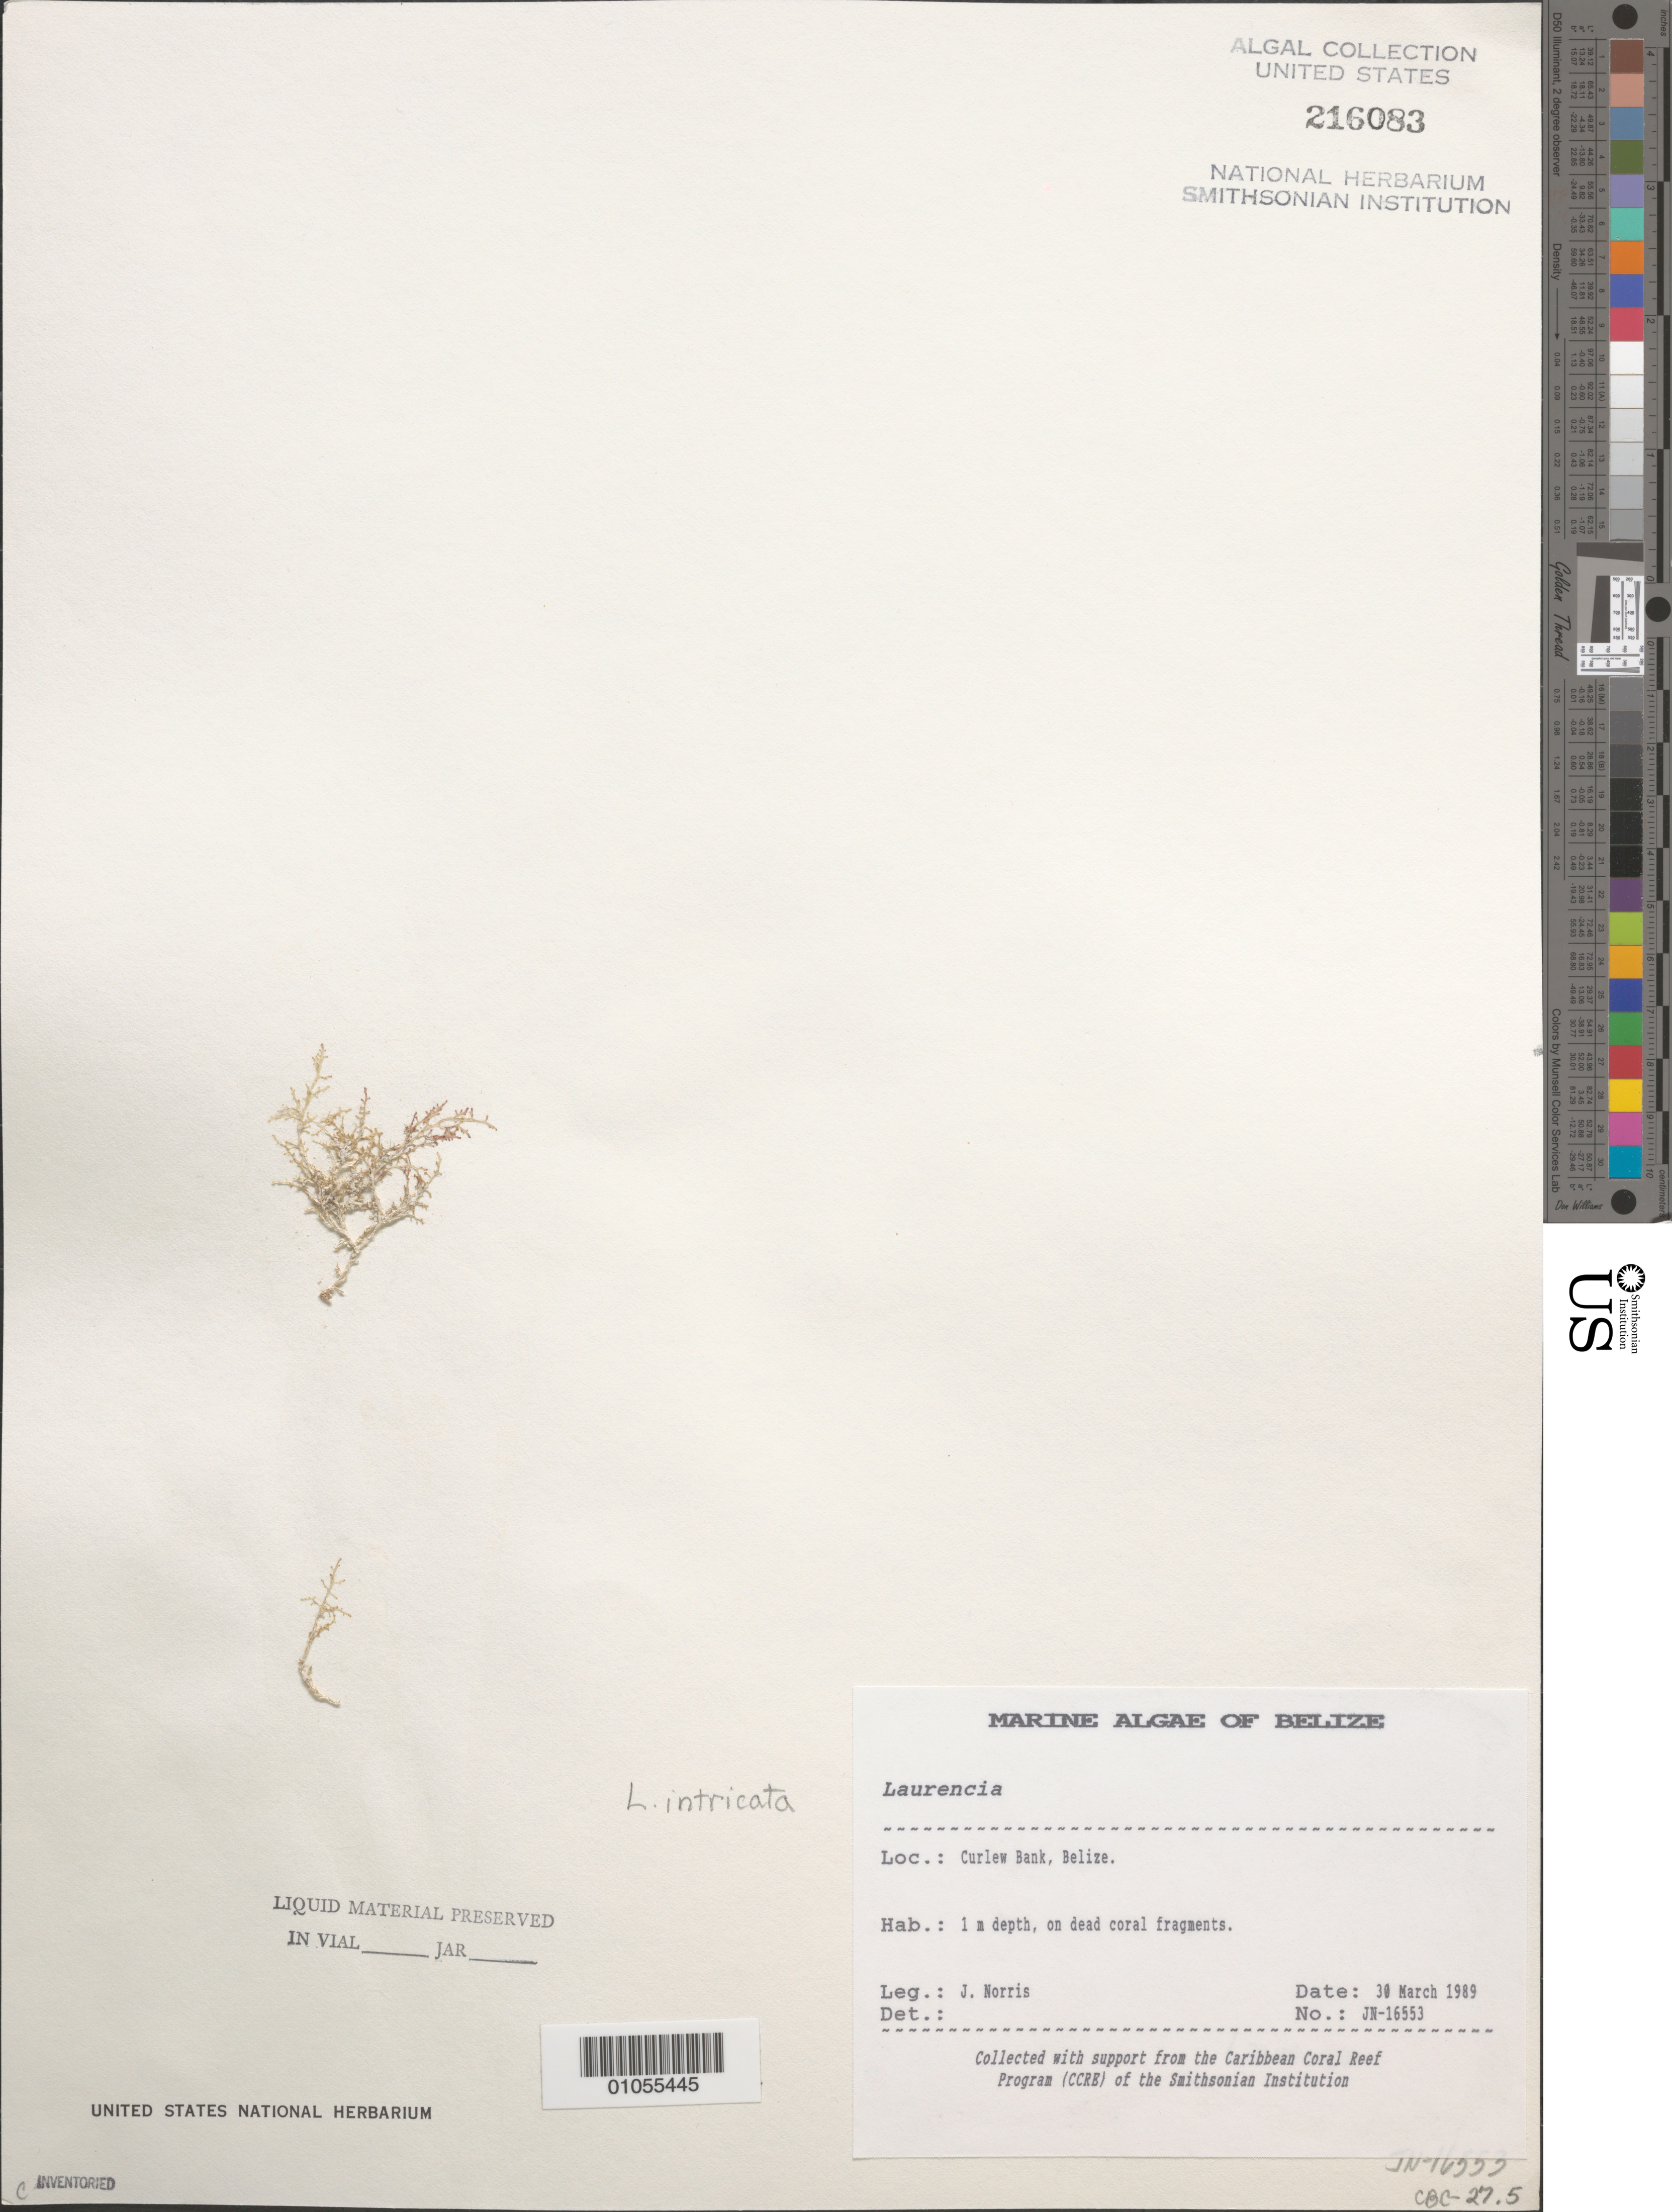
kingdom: Plantae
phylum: Rhodophyta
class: Florideophyceae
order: Ceramiales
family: Rhodomelaceae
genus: Laurencia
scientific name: Laurencia intricata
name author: J.V.Lamouroux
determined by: Norris, James N.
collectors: J. N. Norris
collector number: JN-16553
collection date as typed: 30 Mar 1989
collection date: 1989-03-30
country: Belize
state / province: Stann Creek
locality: Curlew Bank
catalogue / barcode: US 216083